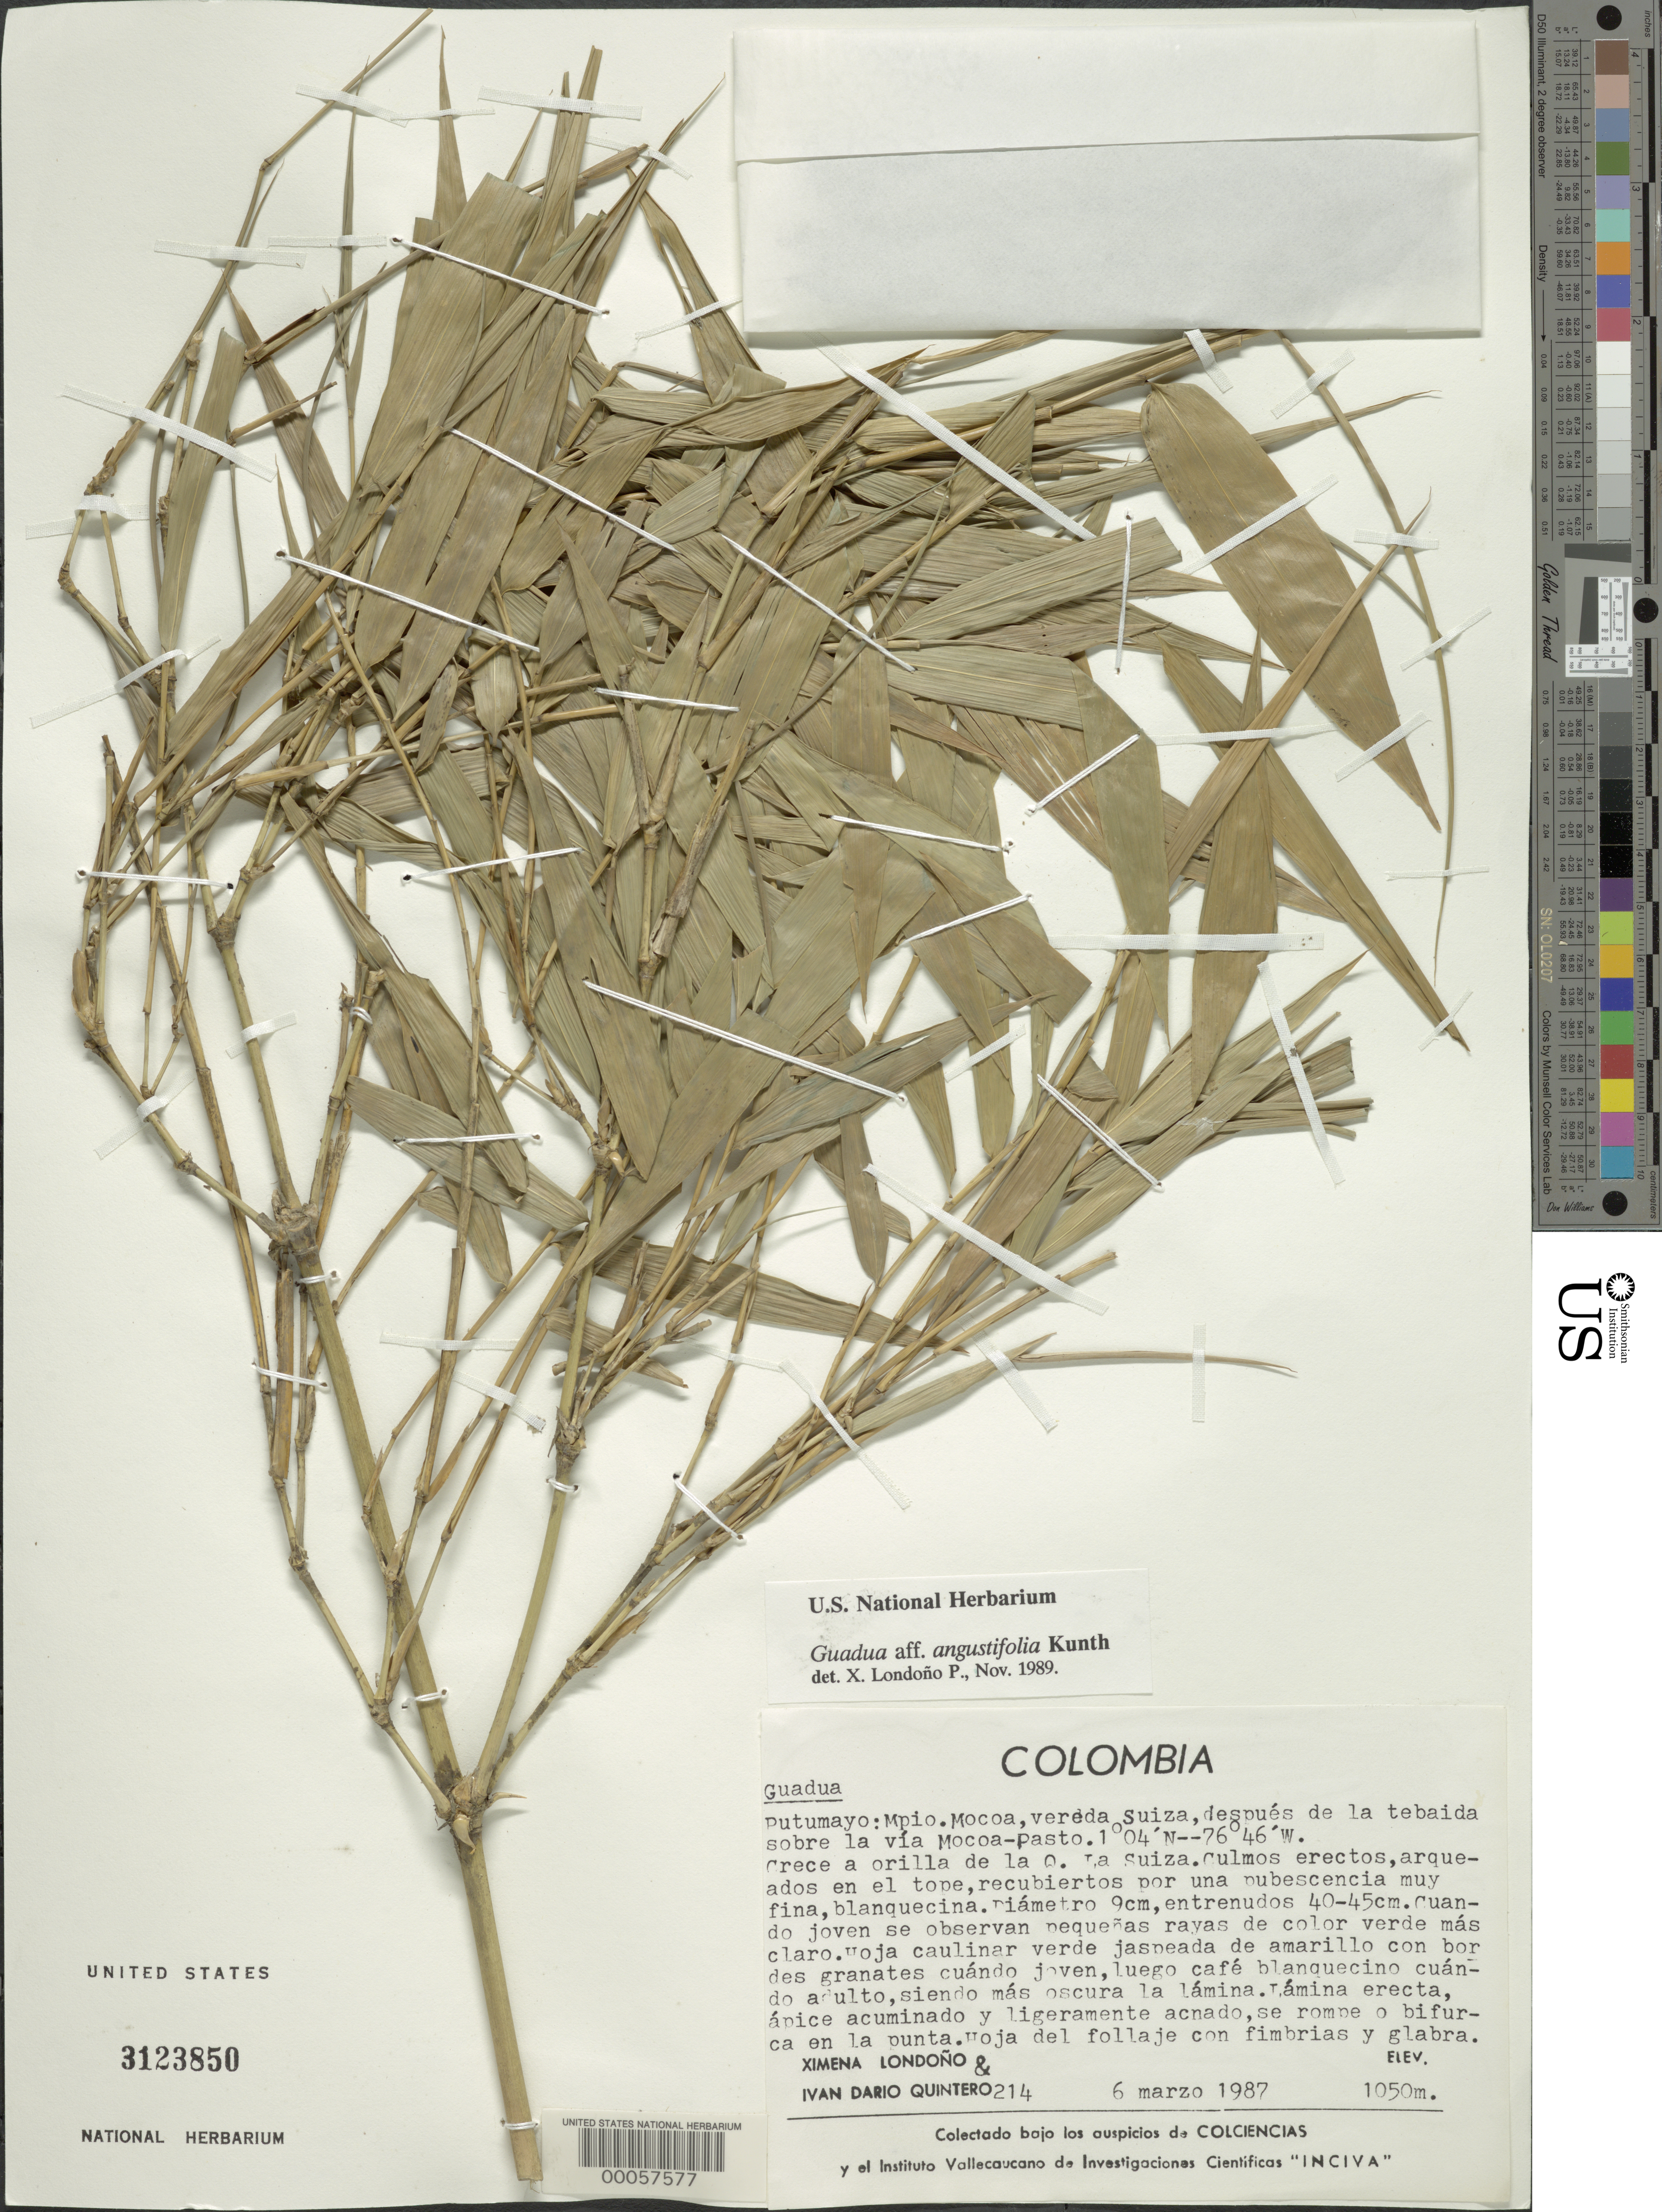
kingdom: Plantae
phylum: Tracheophyta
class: Liliopsida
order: Poales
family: Poaceae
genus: Guadua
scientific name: Guadua angustifolia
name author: Kunth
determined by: Londoño, X., (TULV), Jardin Botanico "Juan Maria Cespedes"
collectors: X. Londoño & I. Quintero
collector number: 214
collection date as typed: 06 Mar 1987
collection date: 1987-03-06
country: Colombia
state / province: Putumayo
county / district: Mocoa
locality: Suiza Trail, near the Mocoa-Pasto Road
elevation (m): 1050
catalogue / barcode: US 3123850